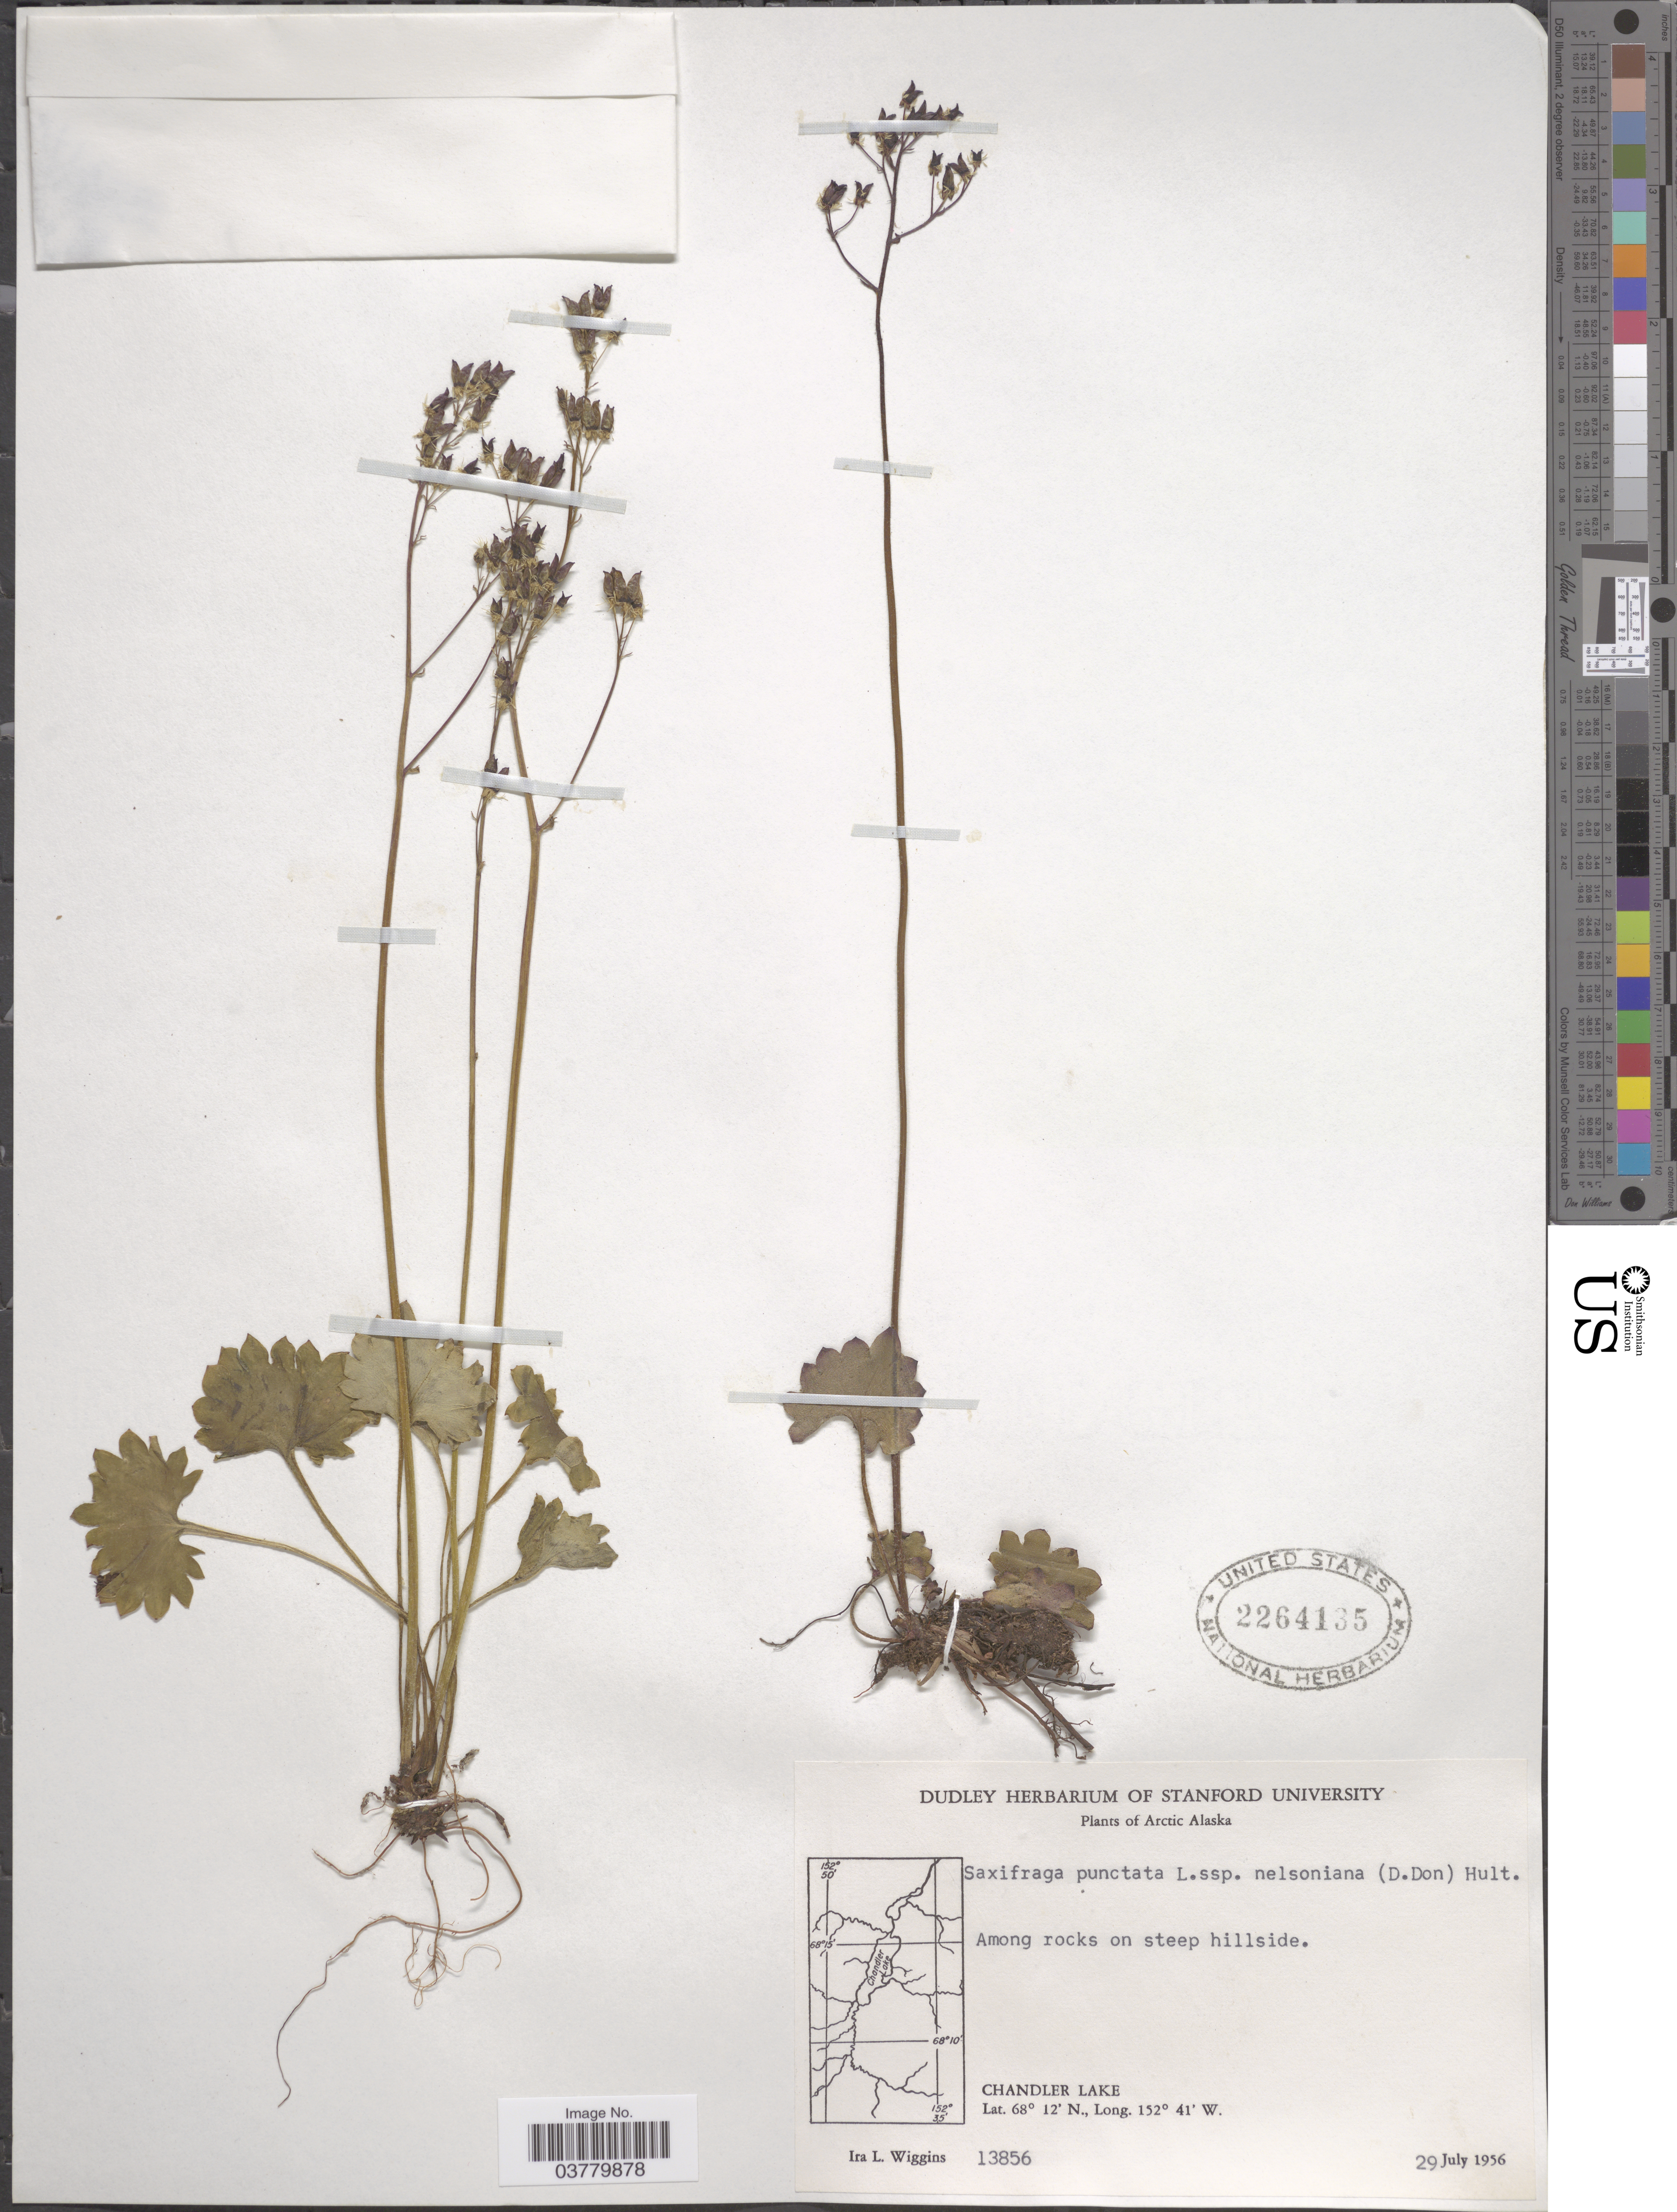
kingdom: Plantae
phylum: Tracheophyta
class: Magnoliopsida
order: Saxifragales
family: Saxifragaceae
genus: Micranthes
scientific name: Micranthes nelsoniana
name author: (D. Don) Small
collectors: I. L. Wiggins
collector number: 13856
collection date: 1956-07-29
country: United States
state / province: Alaska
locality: Arctic Alaska. Chandler Lake.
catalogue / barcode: US 2264135